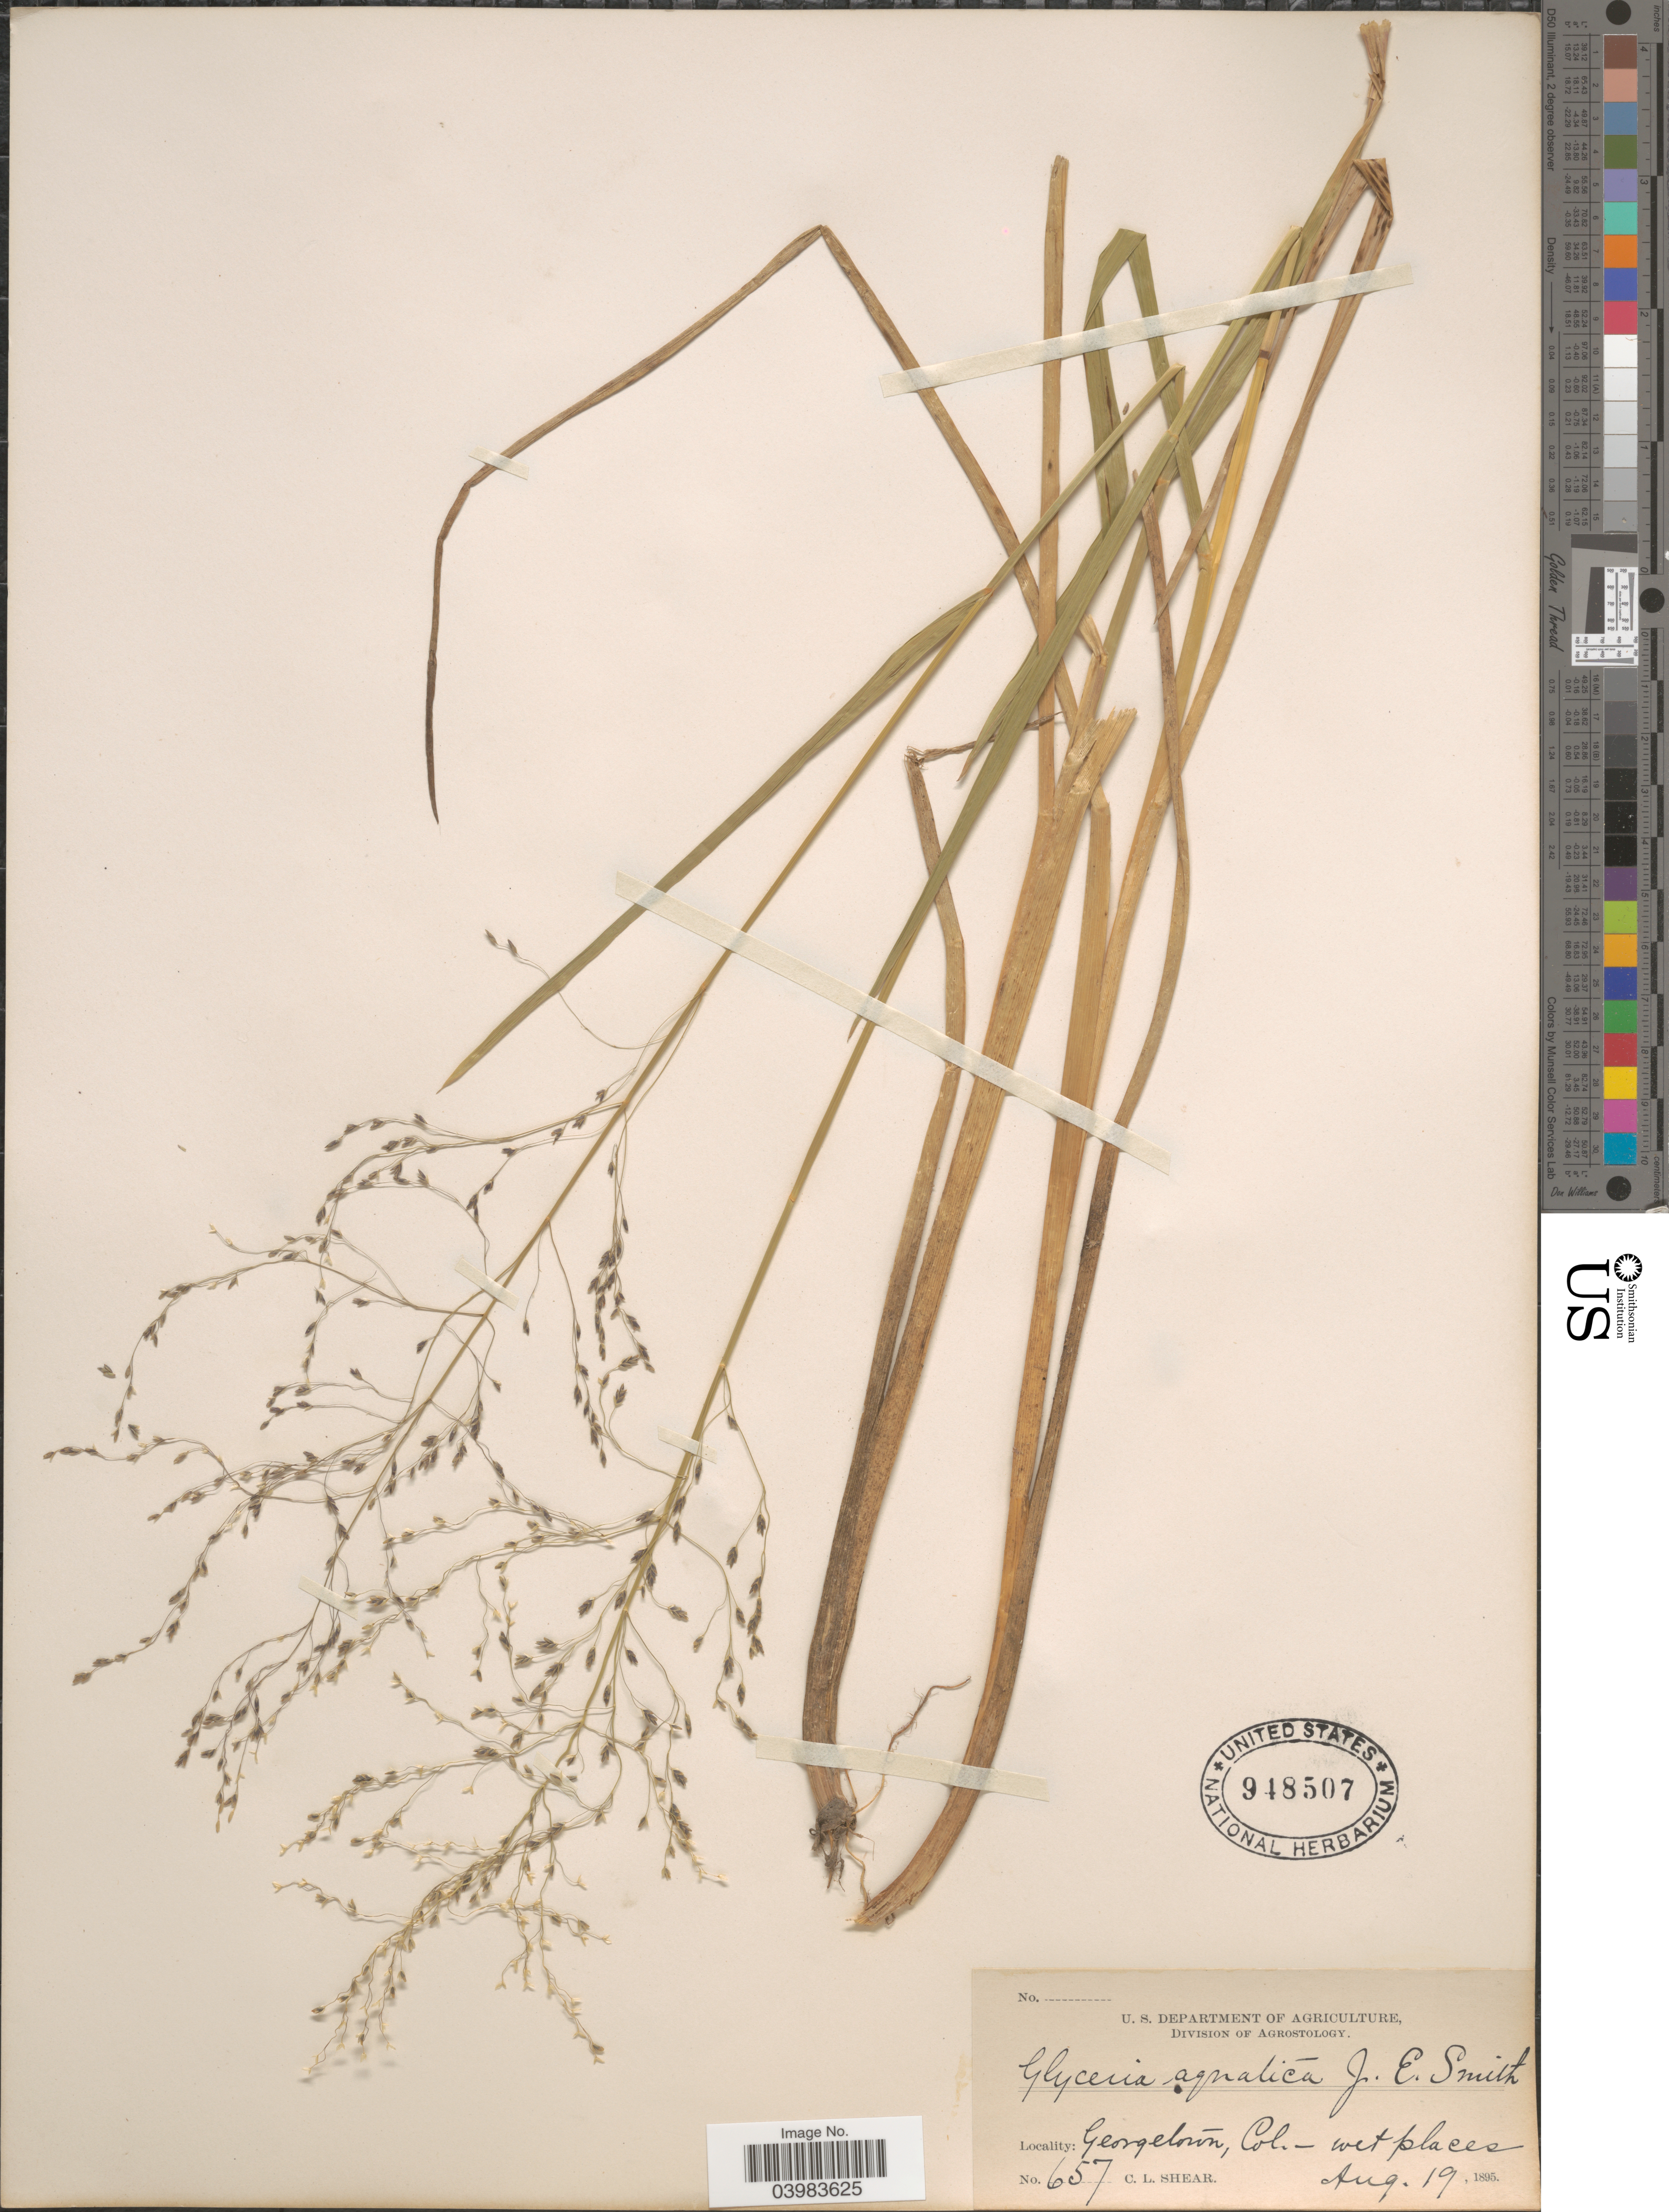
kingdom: Plantae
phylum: Tracheophyta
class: Liliopsida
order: Poales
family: Poaceae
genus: Glyceria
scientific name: Glyceria grandis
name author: S. Watson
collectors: C. L. Shear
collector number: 657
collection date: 1895-08-19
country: United States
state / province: Colorado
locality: Georgetown.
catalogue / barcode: US 948507